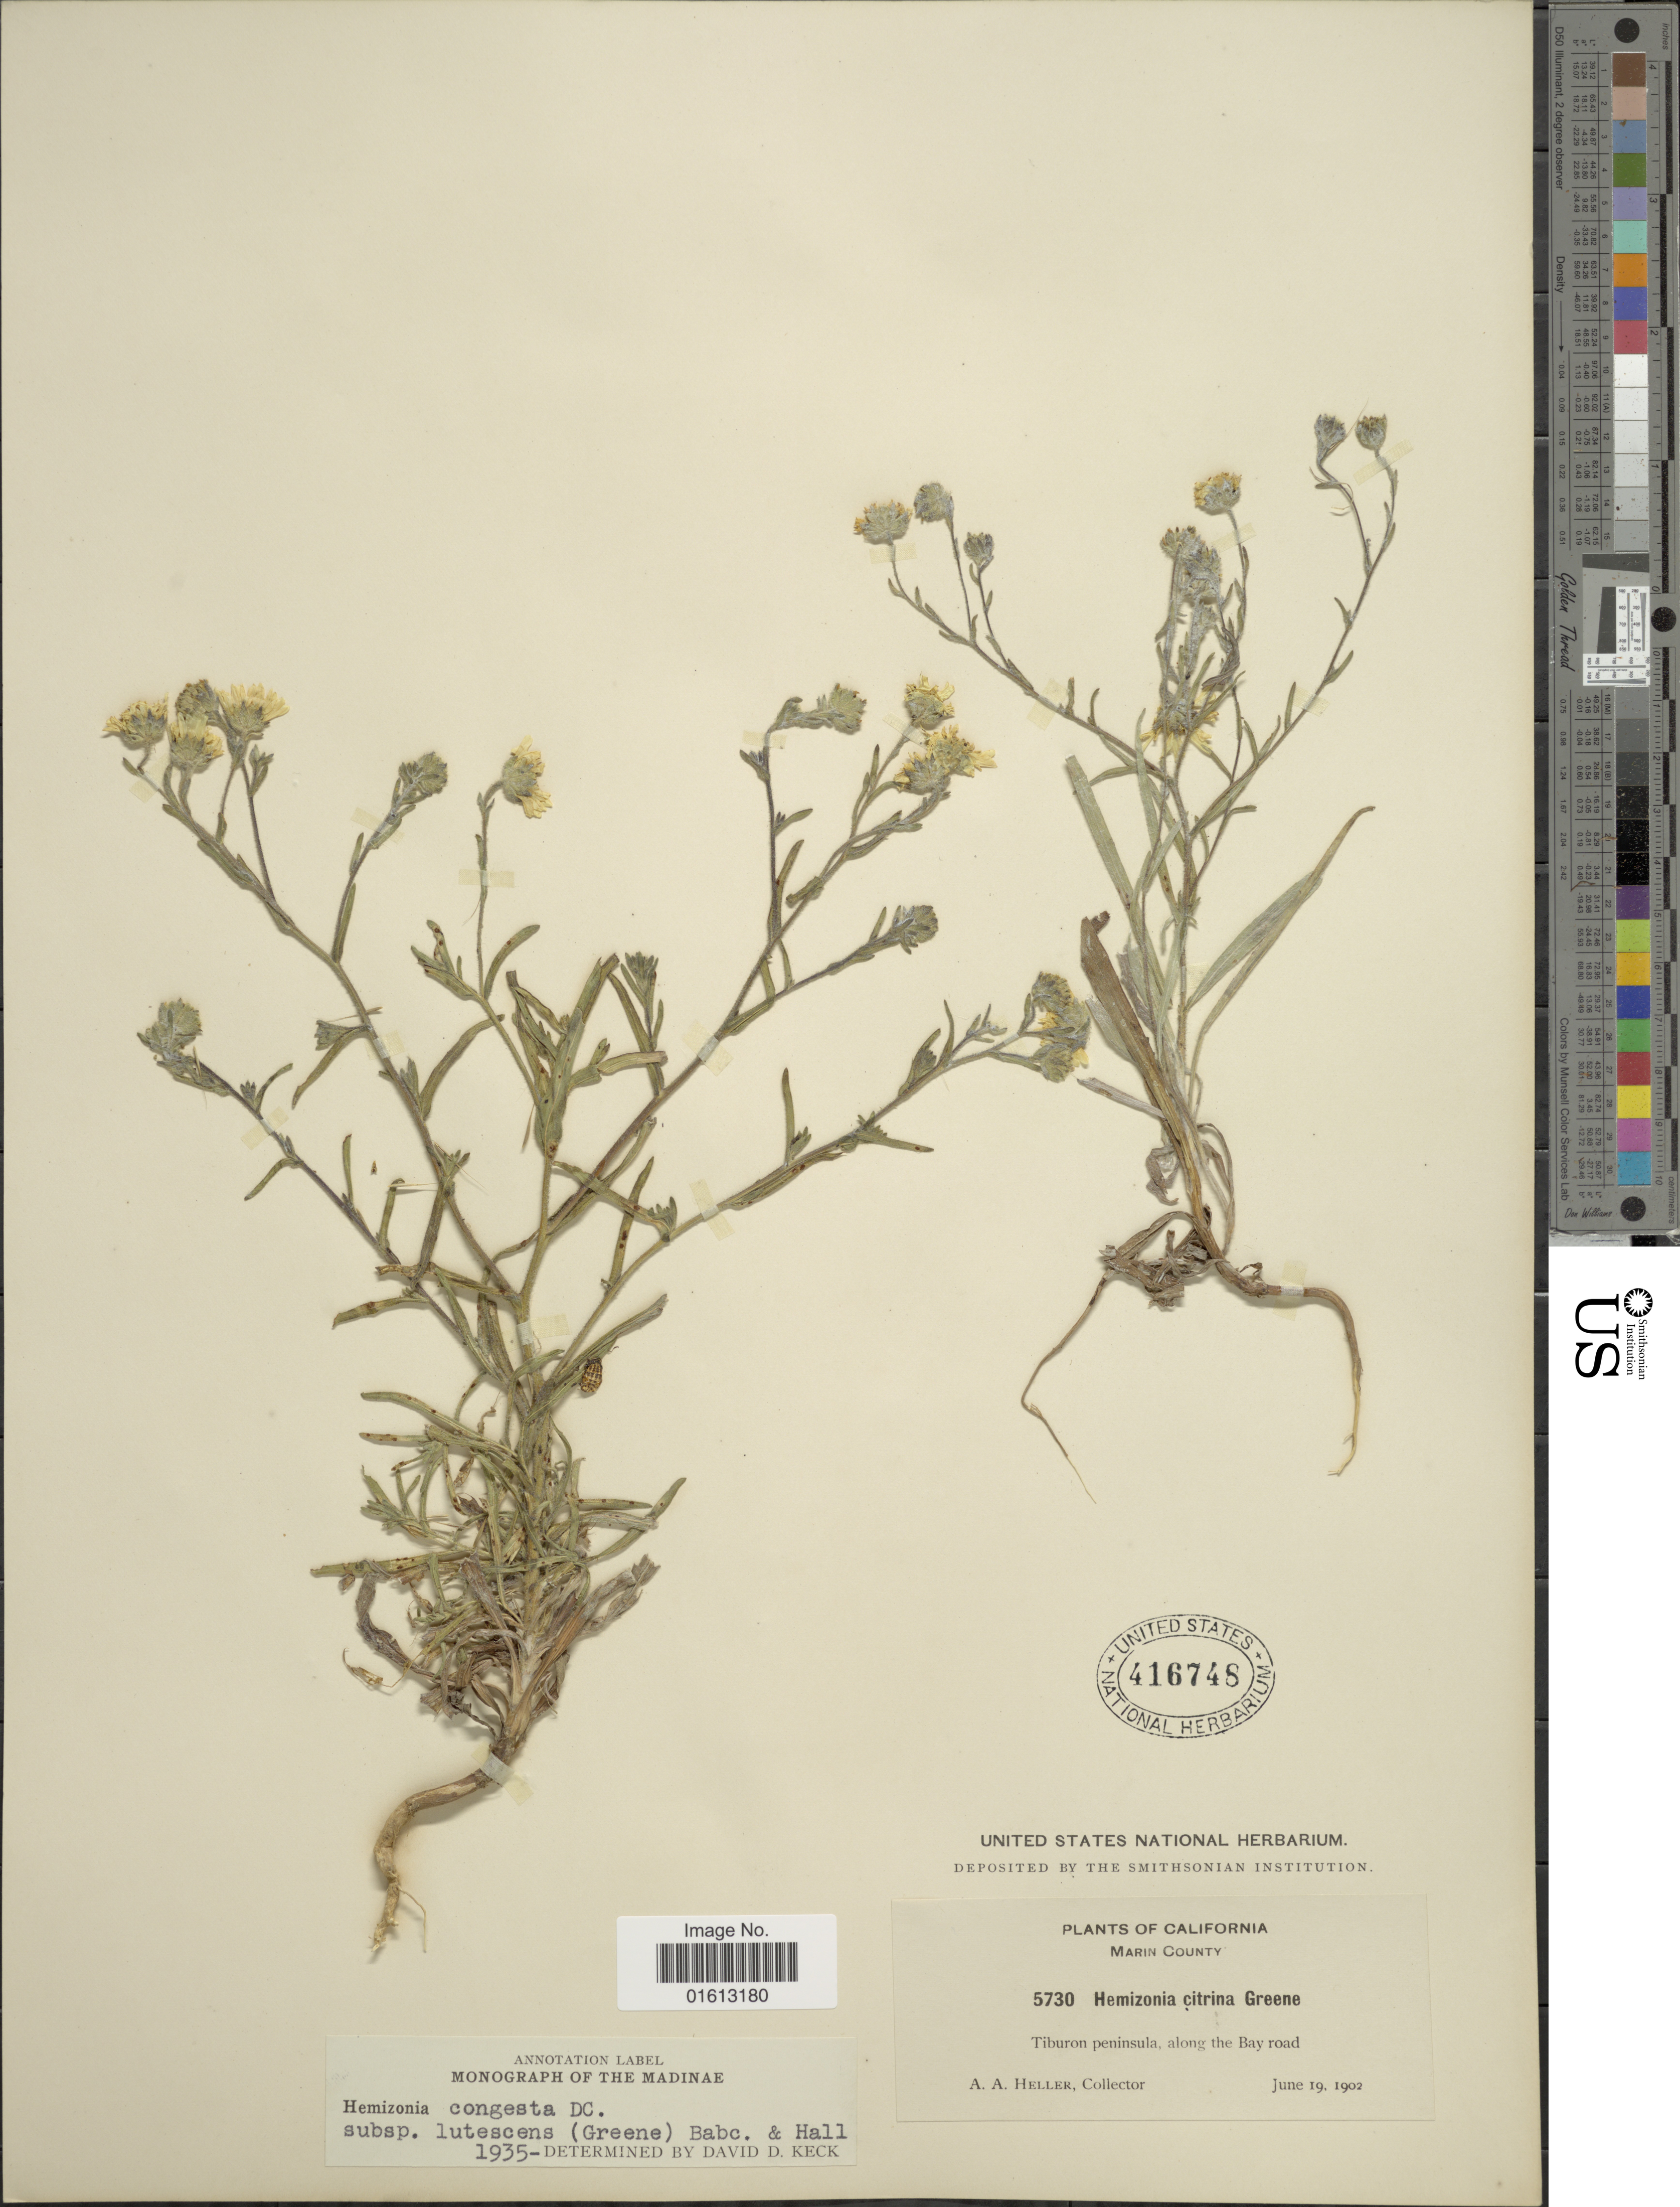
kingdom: Plantae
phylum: Tracheophyta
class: Magnoliopsida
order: Asterales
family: Asteraceae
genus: Hemizonia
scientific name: Hemizonia congesta subsp. lutescens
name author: (Greene) Babc. & H.M. Hall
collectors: A. A. Heller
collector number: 5730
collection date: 1902-06-19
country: United States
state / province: California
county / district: Marin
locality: Marin County, Tiburon peninsula, along the Bay road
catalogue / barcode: US 416748